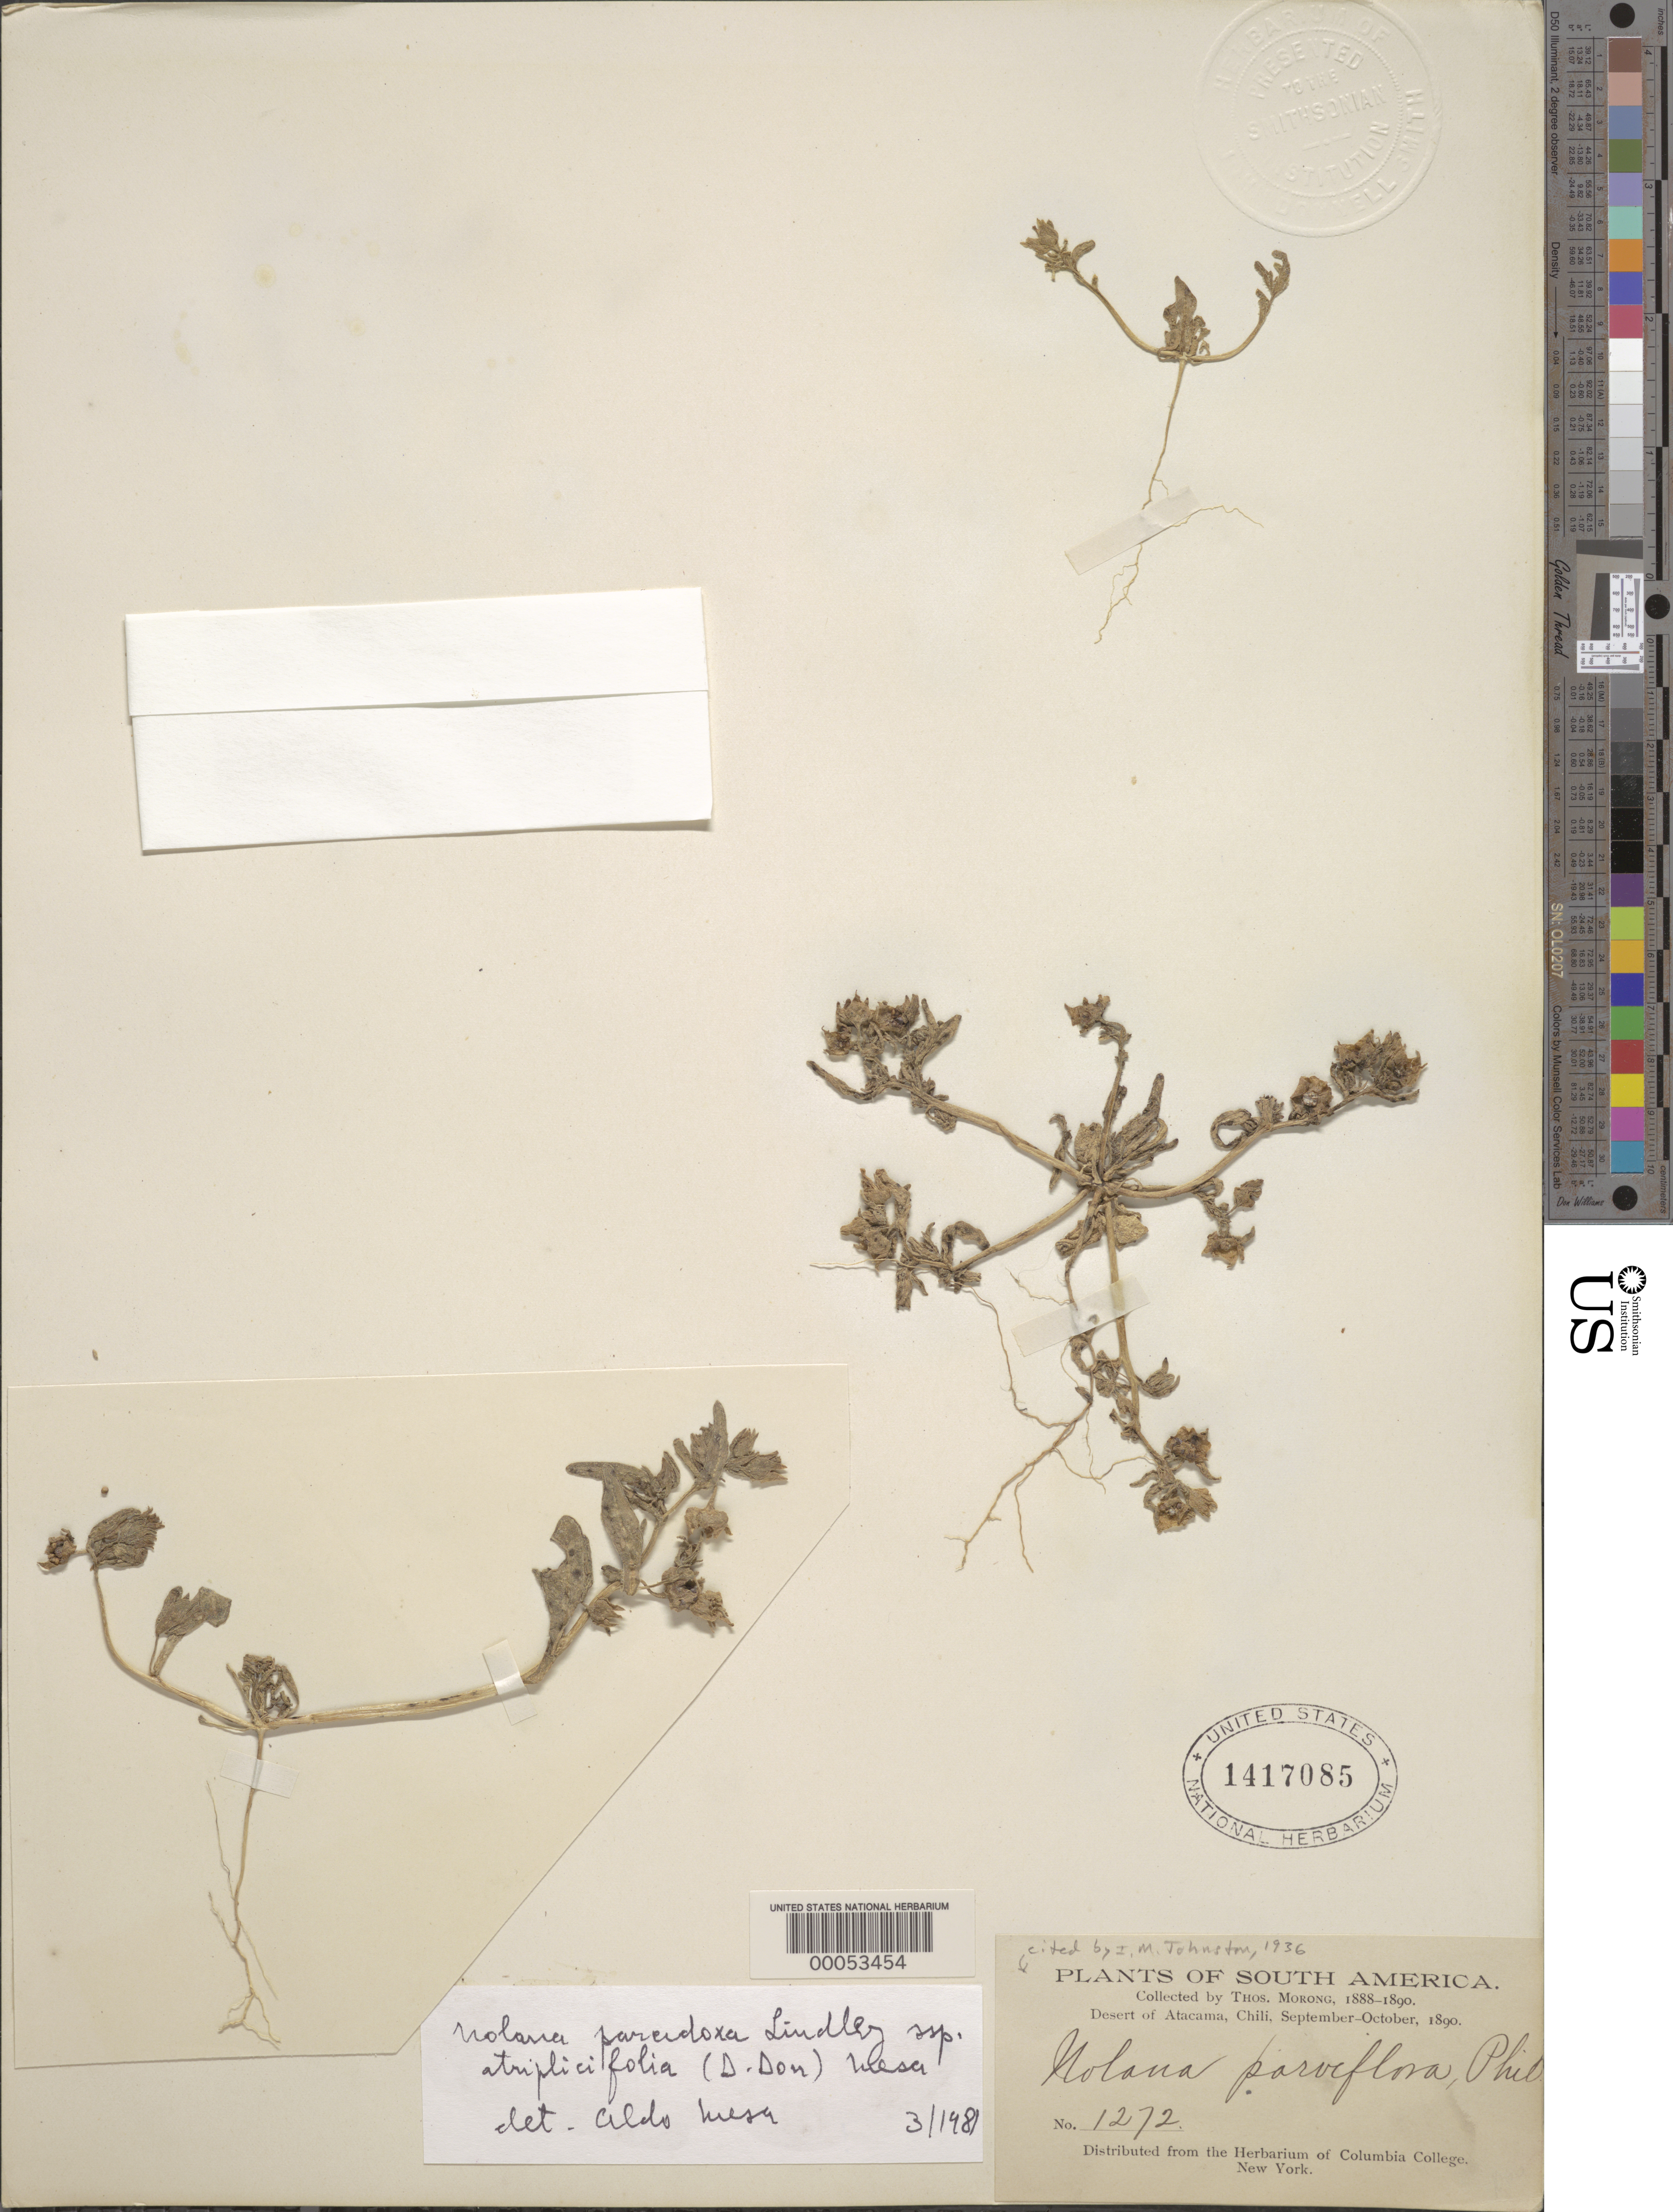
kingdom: Plantae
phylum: Tracheophyta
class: Magnoliopsida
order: Solanales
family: Solanaceae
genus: Nolana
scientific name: Nolana paradoxa subsp. atriplicifolia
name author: (Reider) Mesa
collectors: T. Morong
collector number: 1272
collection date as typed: Sep 1890 to -- Oct 1890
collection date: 1890-09/1890-10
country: Chile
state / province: Atacama (III)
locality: Desert of atacama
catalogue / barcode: US 1417085